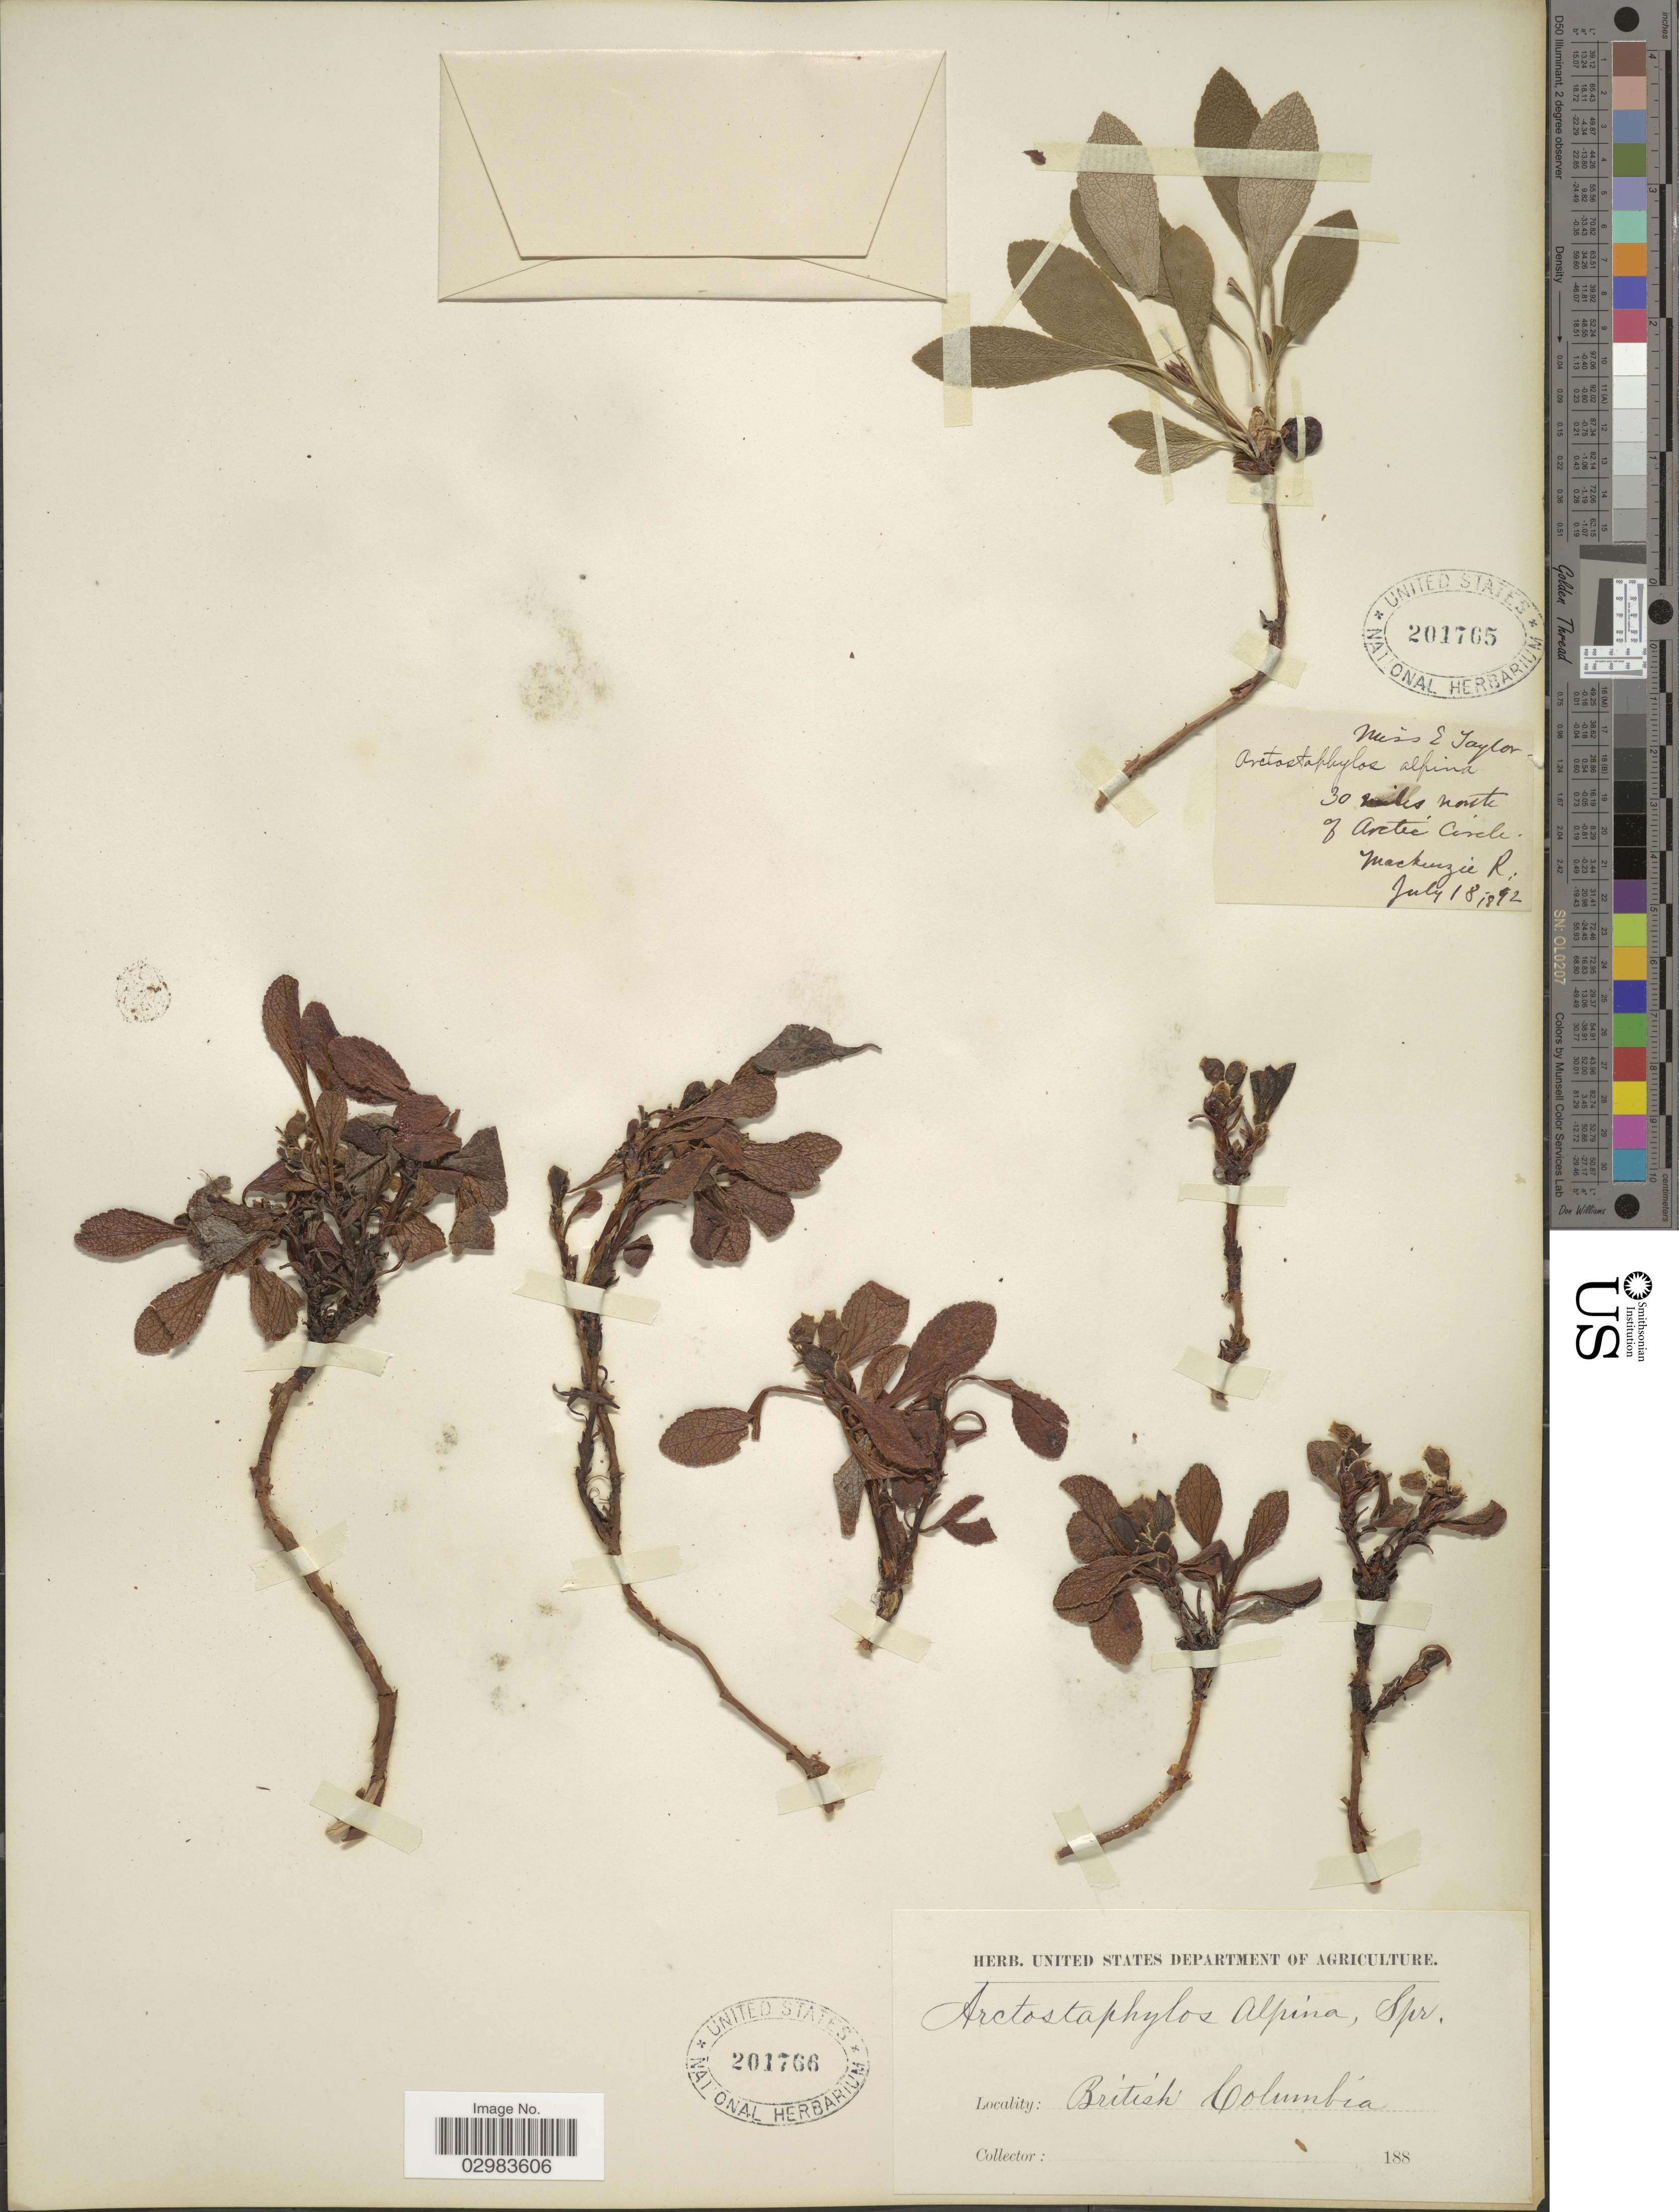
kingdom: Plantae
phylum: Tracheophyta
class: Magnoliopsida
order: Ericales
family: Ericaceae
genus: Arctostaphylos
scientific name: Arctostaphylos alpina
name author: (L.) Spreng.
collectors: Facchini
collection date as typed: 188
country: Canada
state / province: British Columbia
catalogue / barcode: US 201766